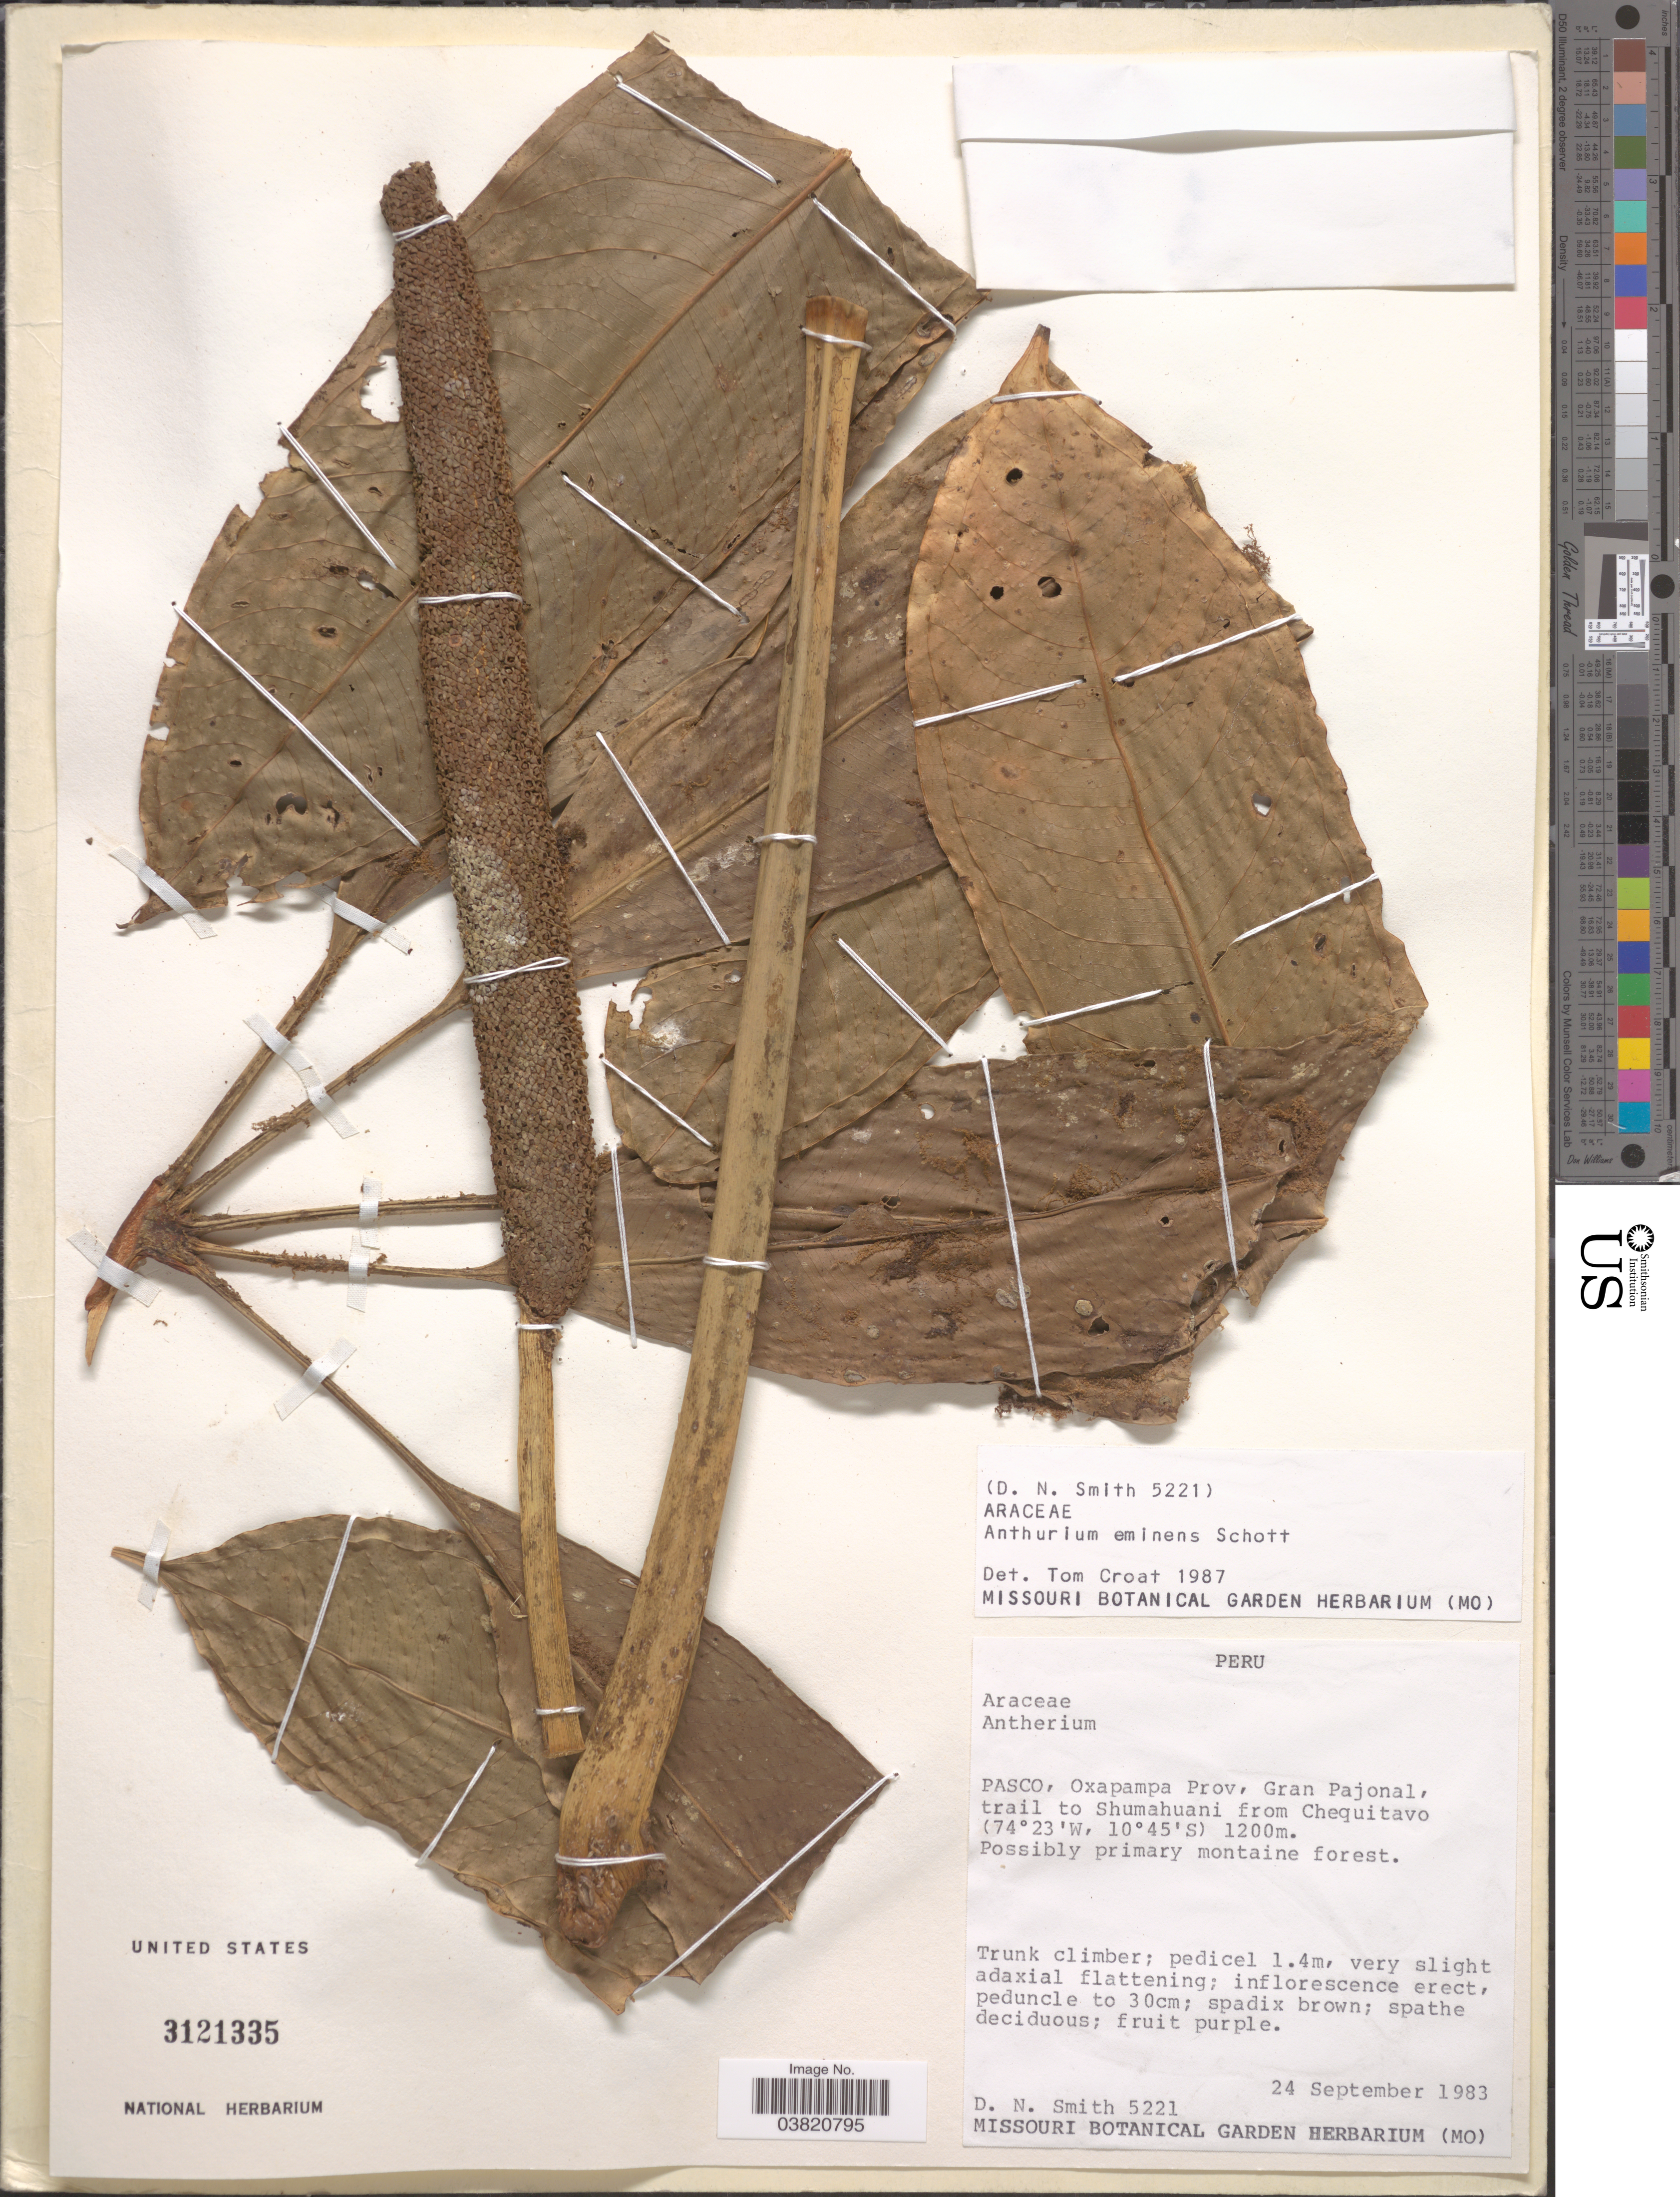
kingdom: Plantae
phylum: Tracheophyta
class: Liliopsida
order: Alismatales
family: Araceae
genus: Anthurium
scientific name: Anthurium eminens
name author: Schott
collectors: D. Smith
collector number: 5221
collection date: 1983-09-24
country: Peru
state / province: Pasco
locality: Oxapampa Prov, Gran Pajonal, trail to Shumahuani from Chequitavo.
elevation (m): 1200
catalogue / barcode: US 3121335